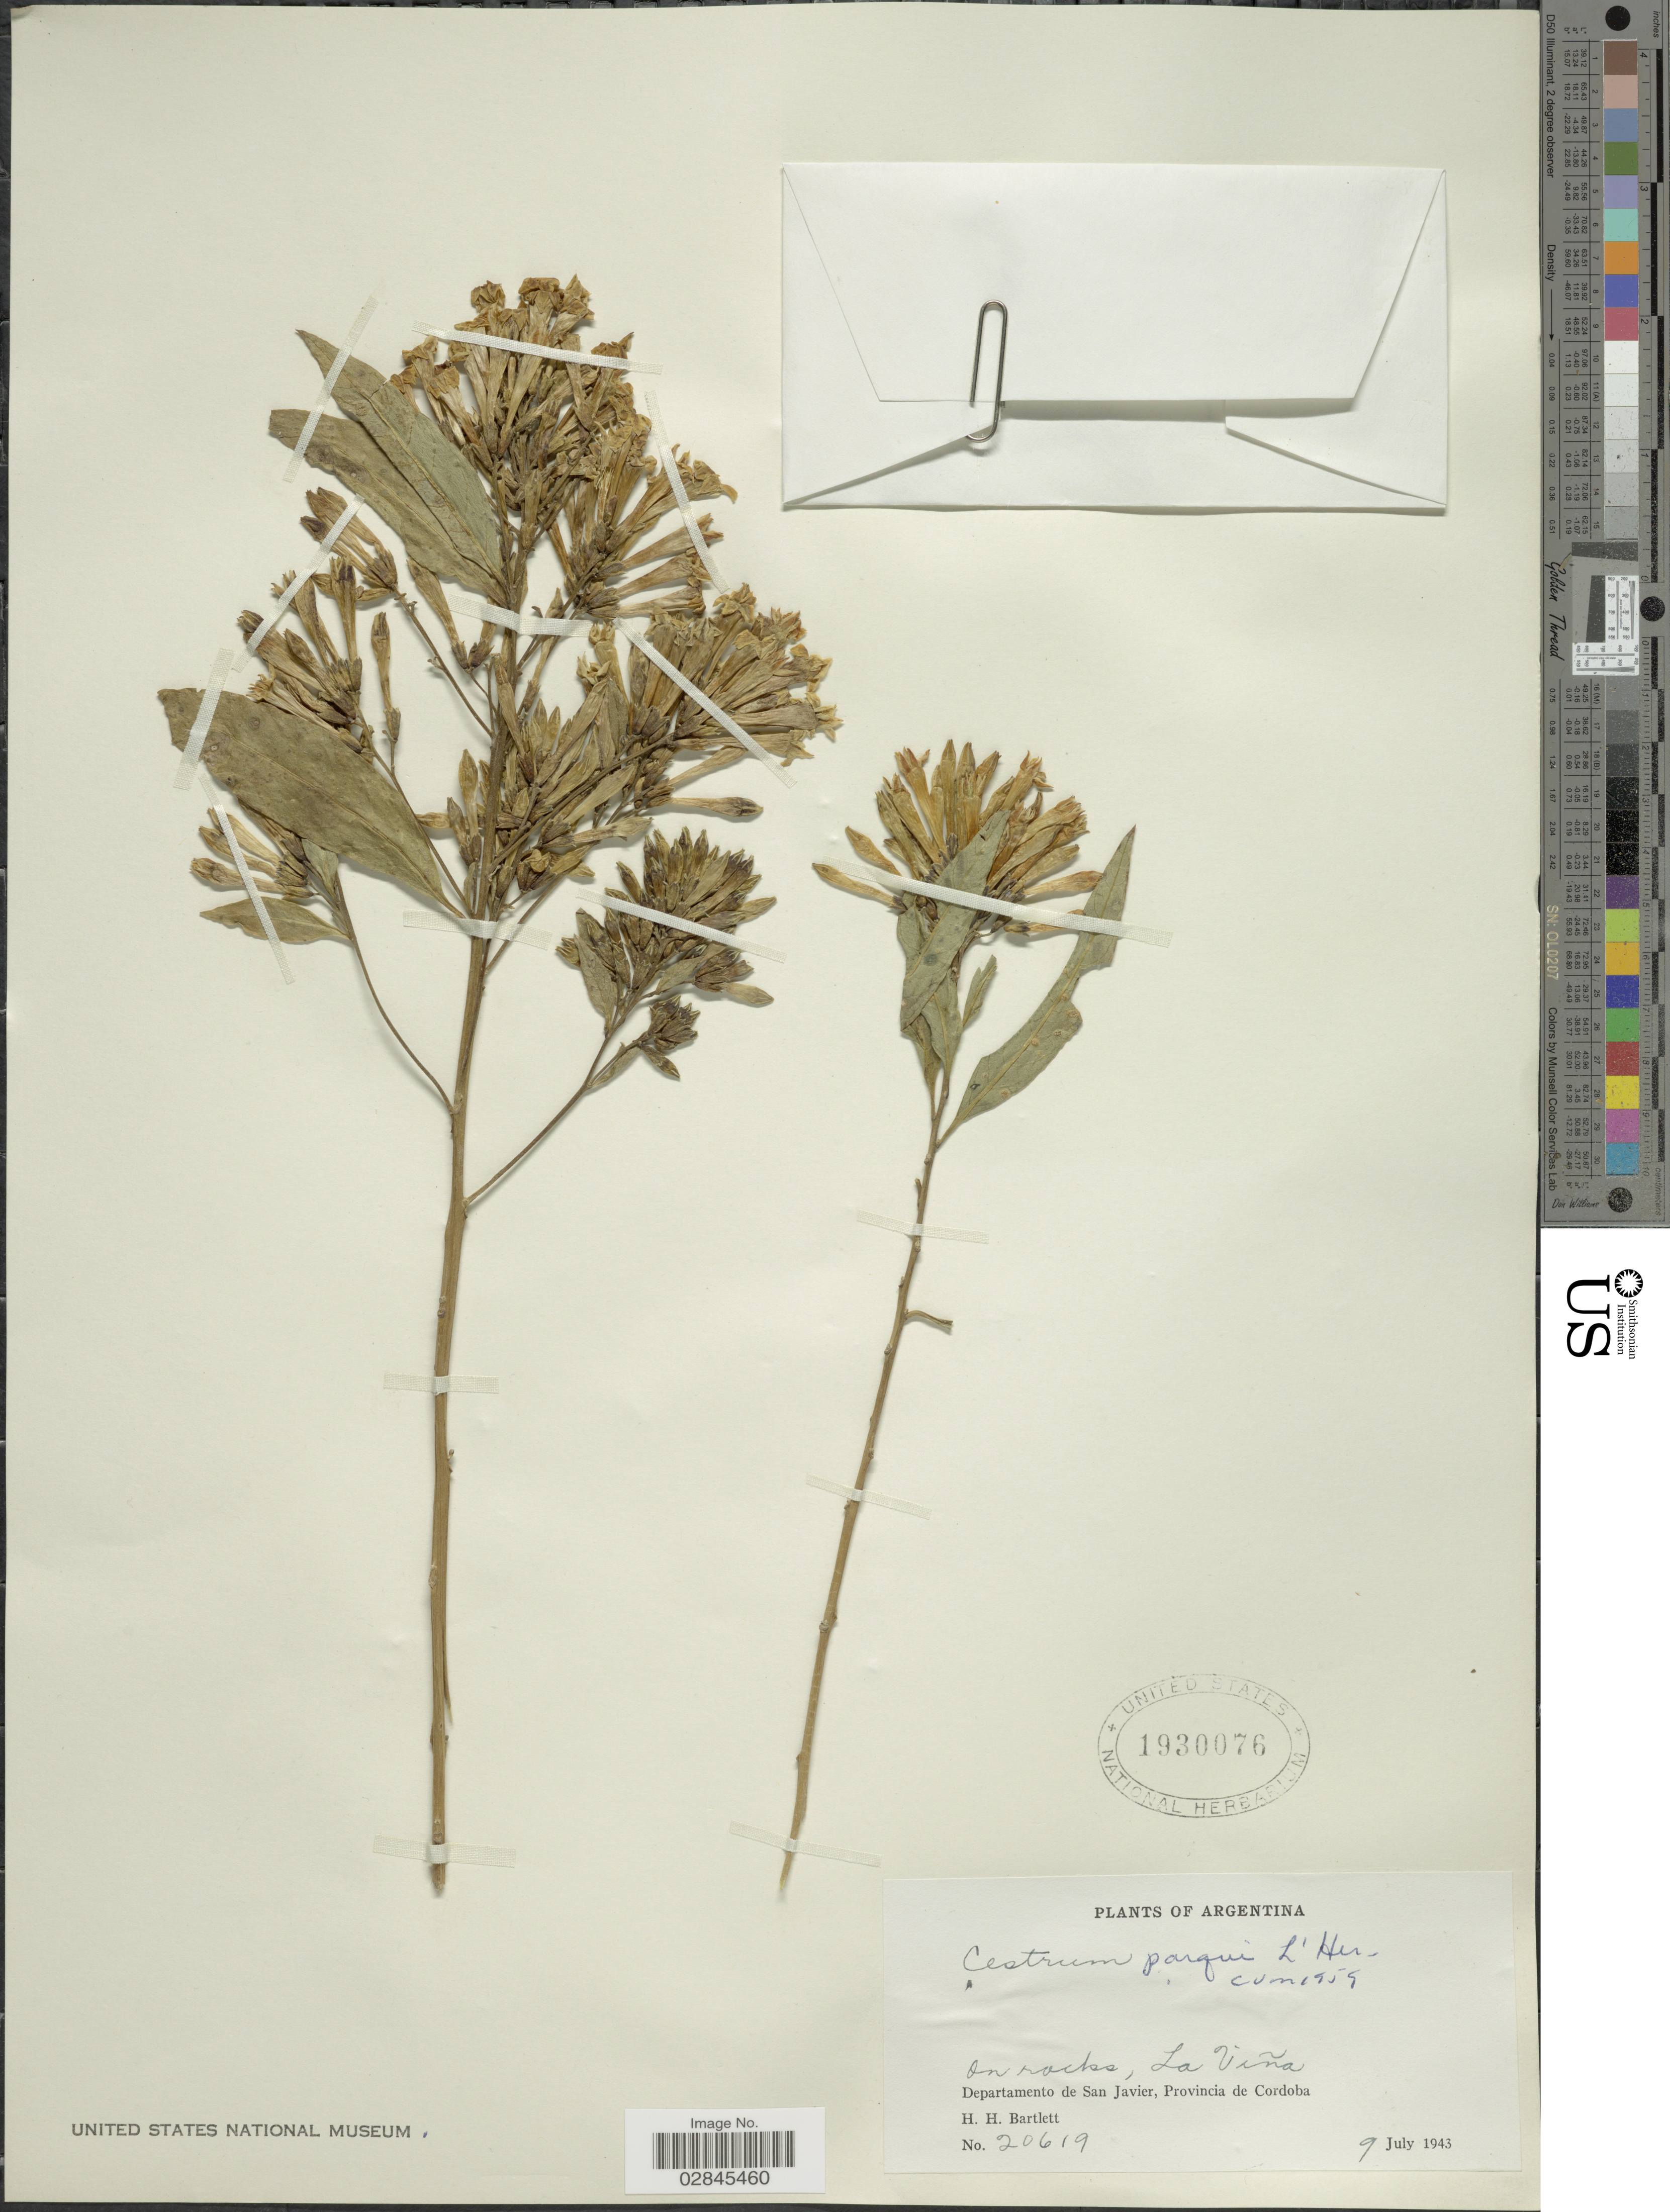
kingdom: Plantae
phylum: Tracheophyta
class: Magnoliopsida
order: Solanales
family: Solanaceae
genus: Cestrum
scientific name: Cestrum parqui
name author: L'Hér.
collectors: H. H. Bartlett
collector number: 20619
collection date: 1943-07-09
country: Argentina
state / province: Cordoba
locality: La Viña, Departamento de San Javier.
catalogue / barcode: US 1930076